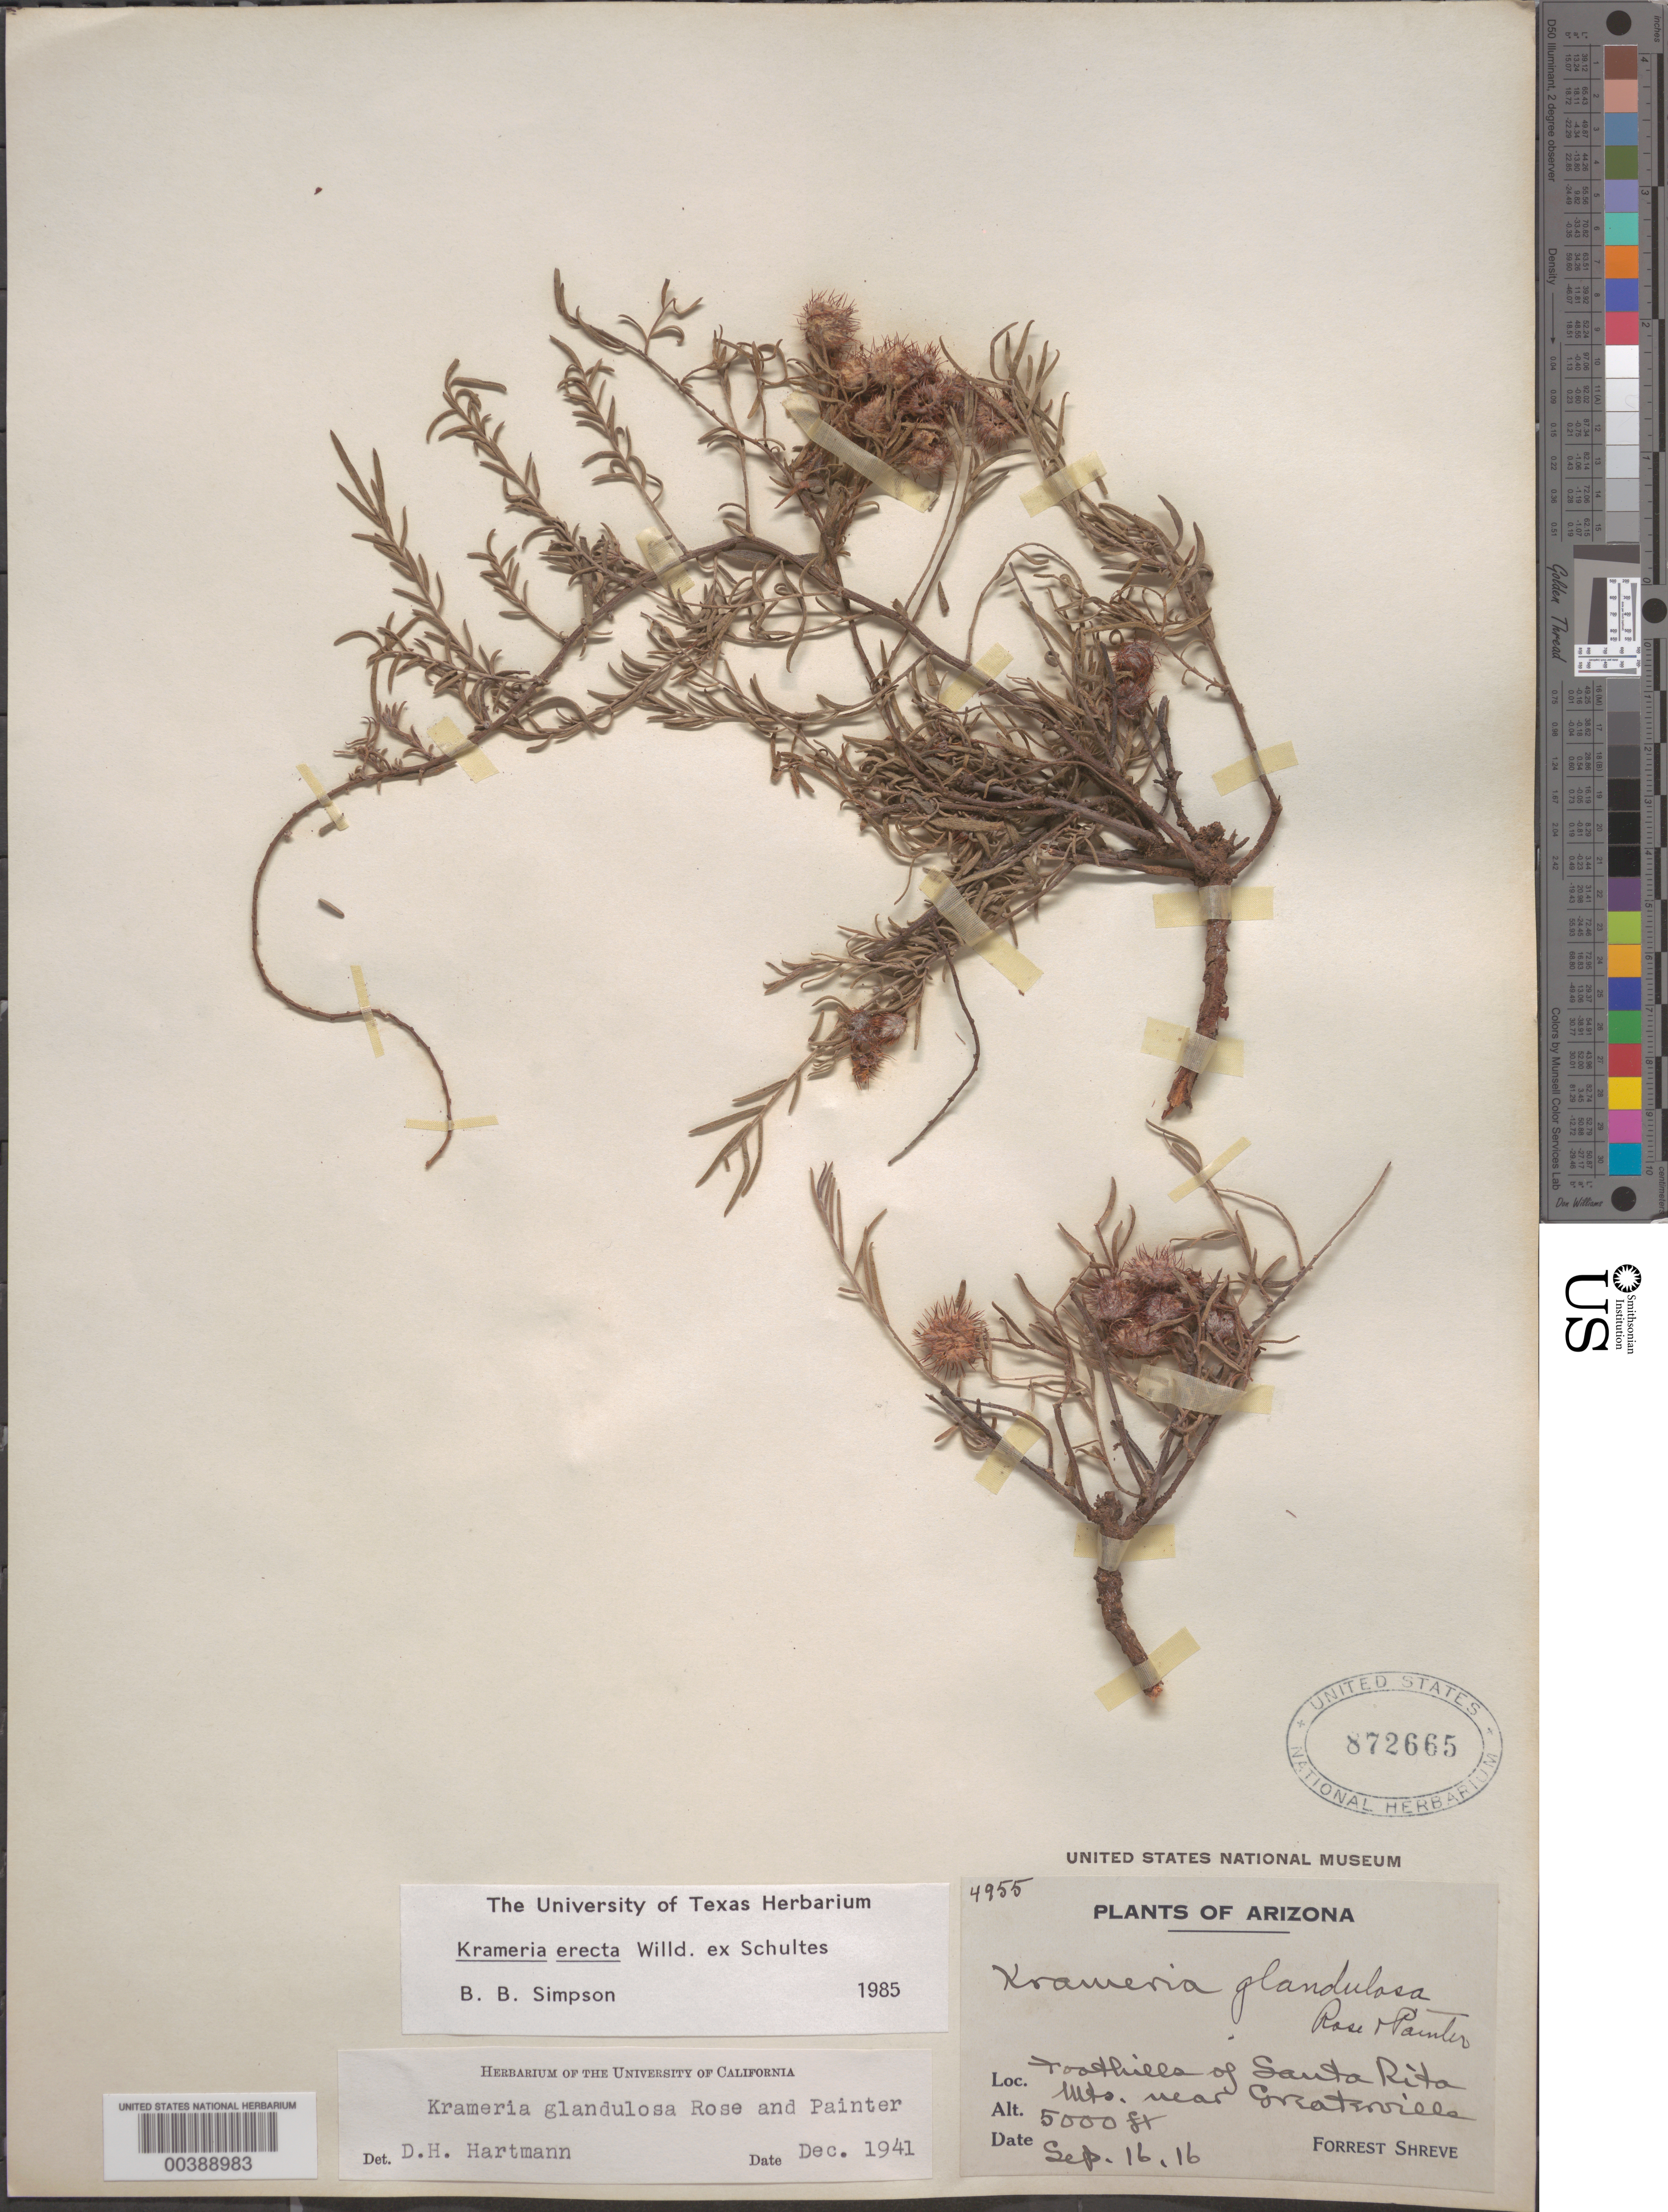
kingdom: Plantae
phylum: Tracheophyta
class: Magnoliopsida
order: Zygophyllales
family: Krameriaceae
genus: Krameria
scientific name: Krameria glandulosa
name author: Rose & J.H. Painter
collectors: F. Shreve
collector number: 4955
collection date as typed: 16 Sep 1916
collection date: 1916-09-16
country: United States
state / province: Arizona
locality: Foothills of santa rita; mts. near greaterville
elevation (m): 1524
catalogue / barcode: US 872665